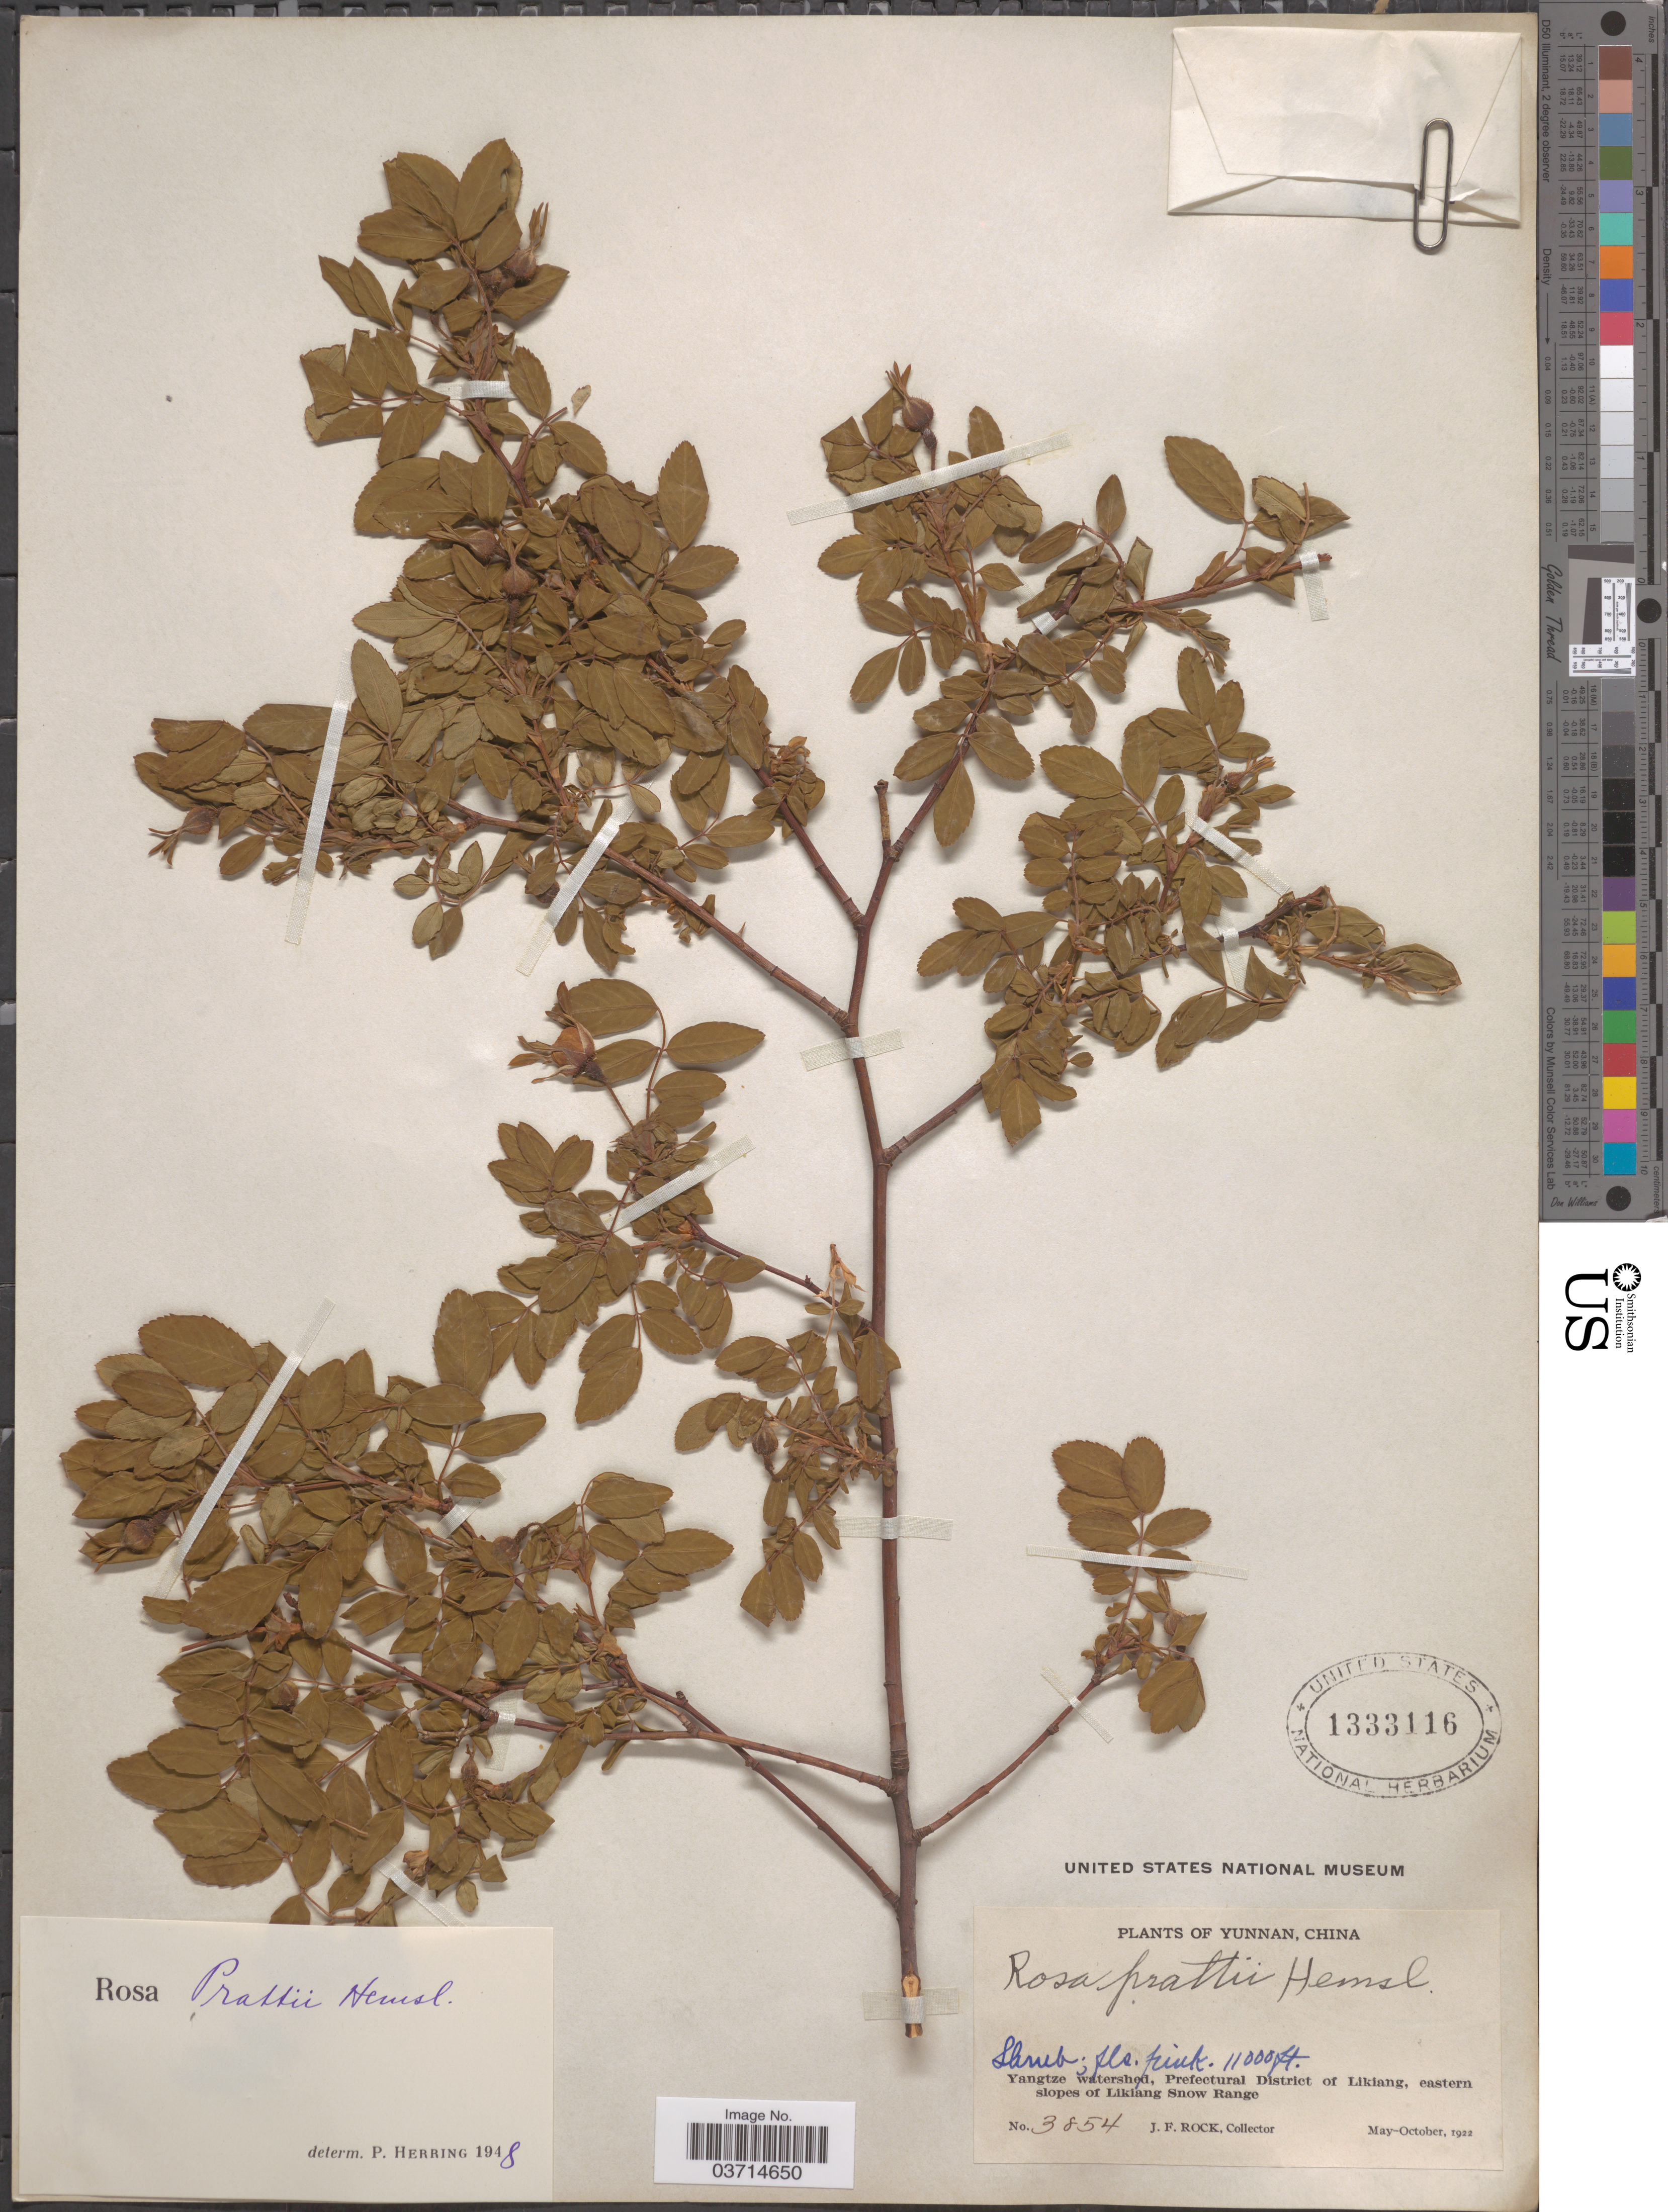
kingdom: Plantae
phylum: Tracheophyta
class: Magnoliopsida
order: Rosales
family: Rosaceae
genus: Rosa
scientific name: Rosa prattii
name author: Hemsl.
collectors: J. Rock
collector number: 3854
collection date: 1922-05/1922-10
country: China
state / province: Yunnan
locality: Yangtze watershed, Prefectural District of Likiang, eastern slopes of Likiang Snow Range.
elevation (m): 3353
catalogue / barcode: US 1333116